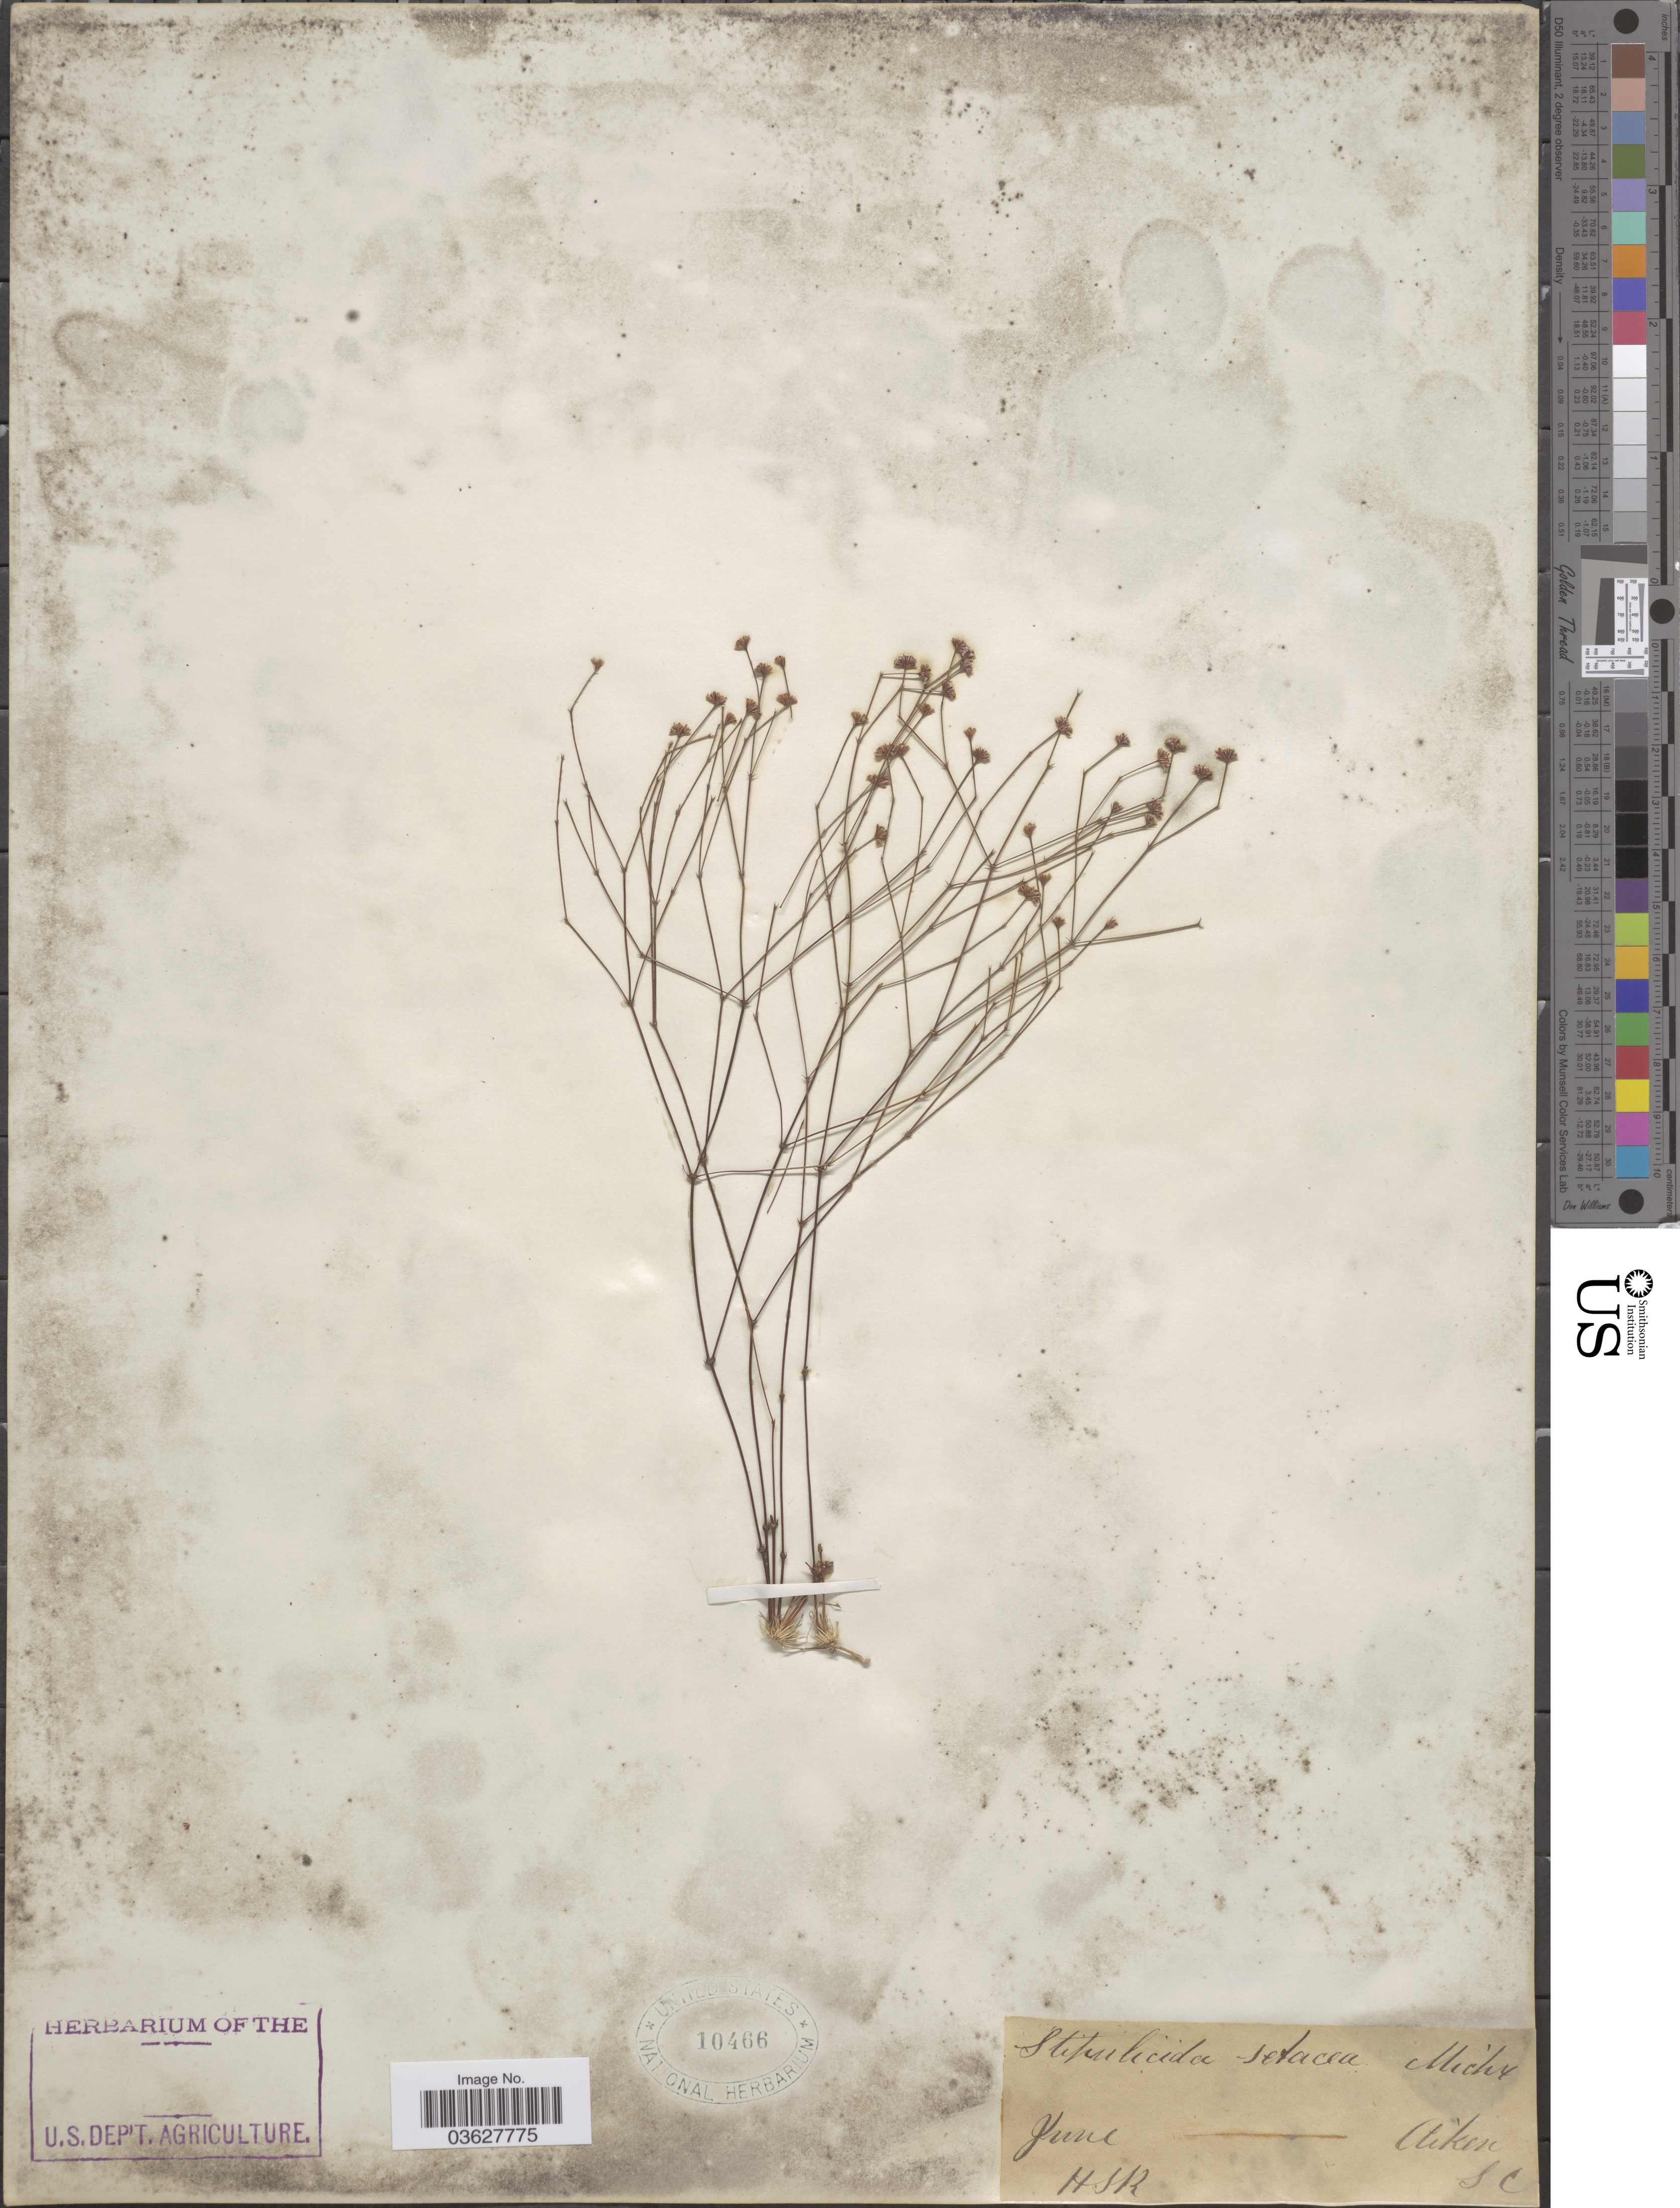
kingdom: Plantae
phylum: Tracheophyta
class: Magnoliopsida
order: Caryophyllales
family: Caryophyllaceae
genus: Stipulicida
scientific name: Stipulicida setacea var. setacea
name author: Michx.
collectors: H. S. R.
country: United States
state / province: South Carolina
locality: Aiken.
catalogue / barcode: US 10466